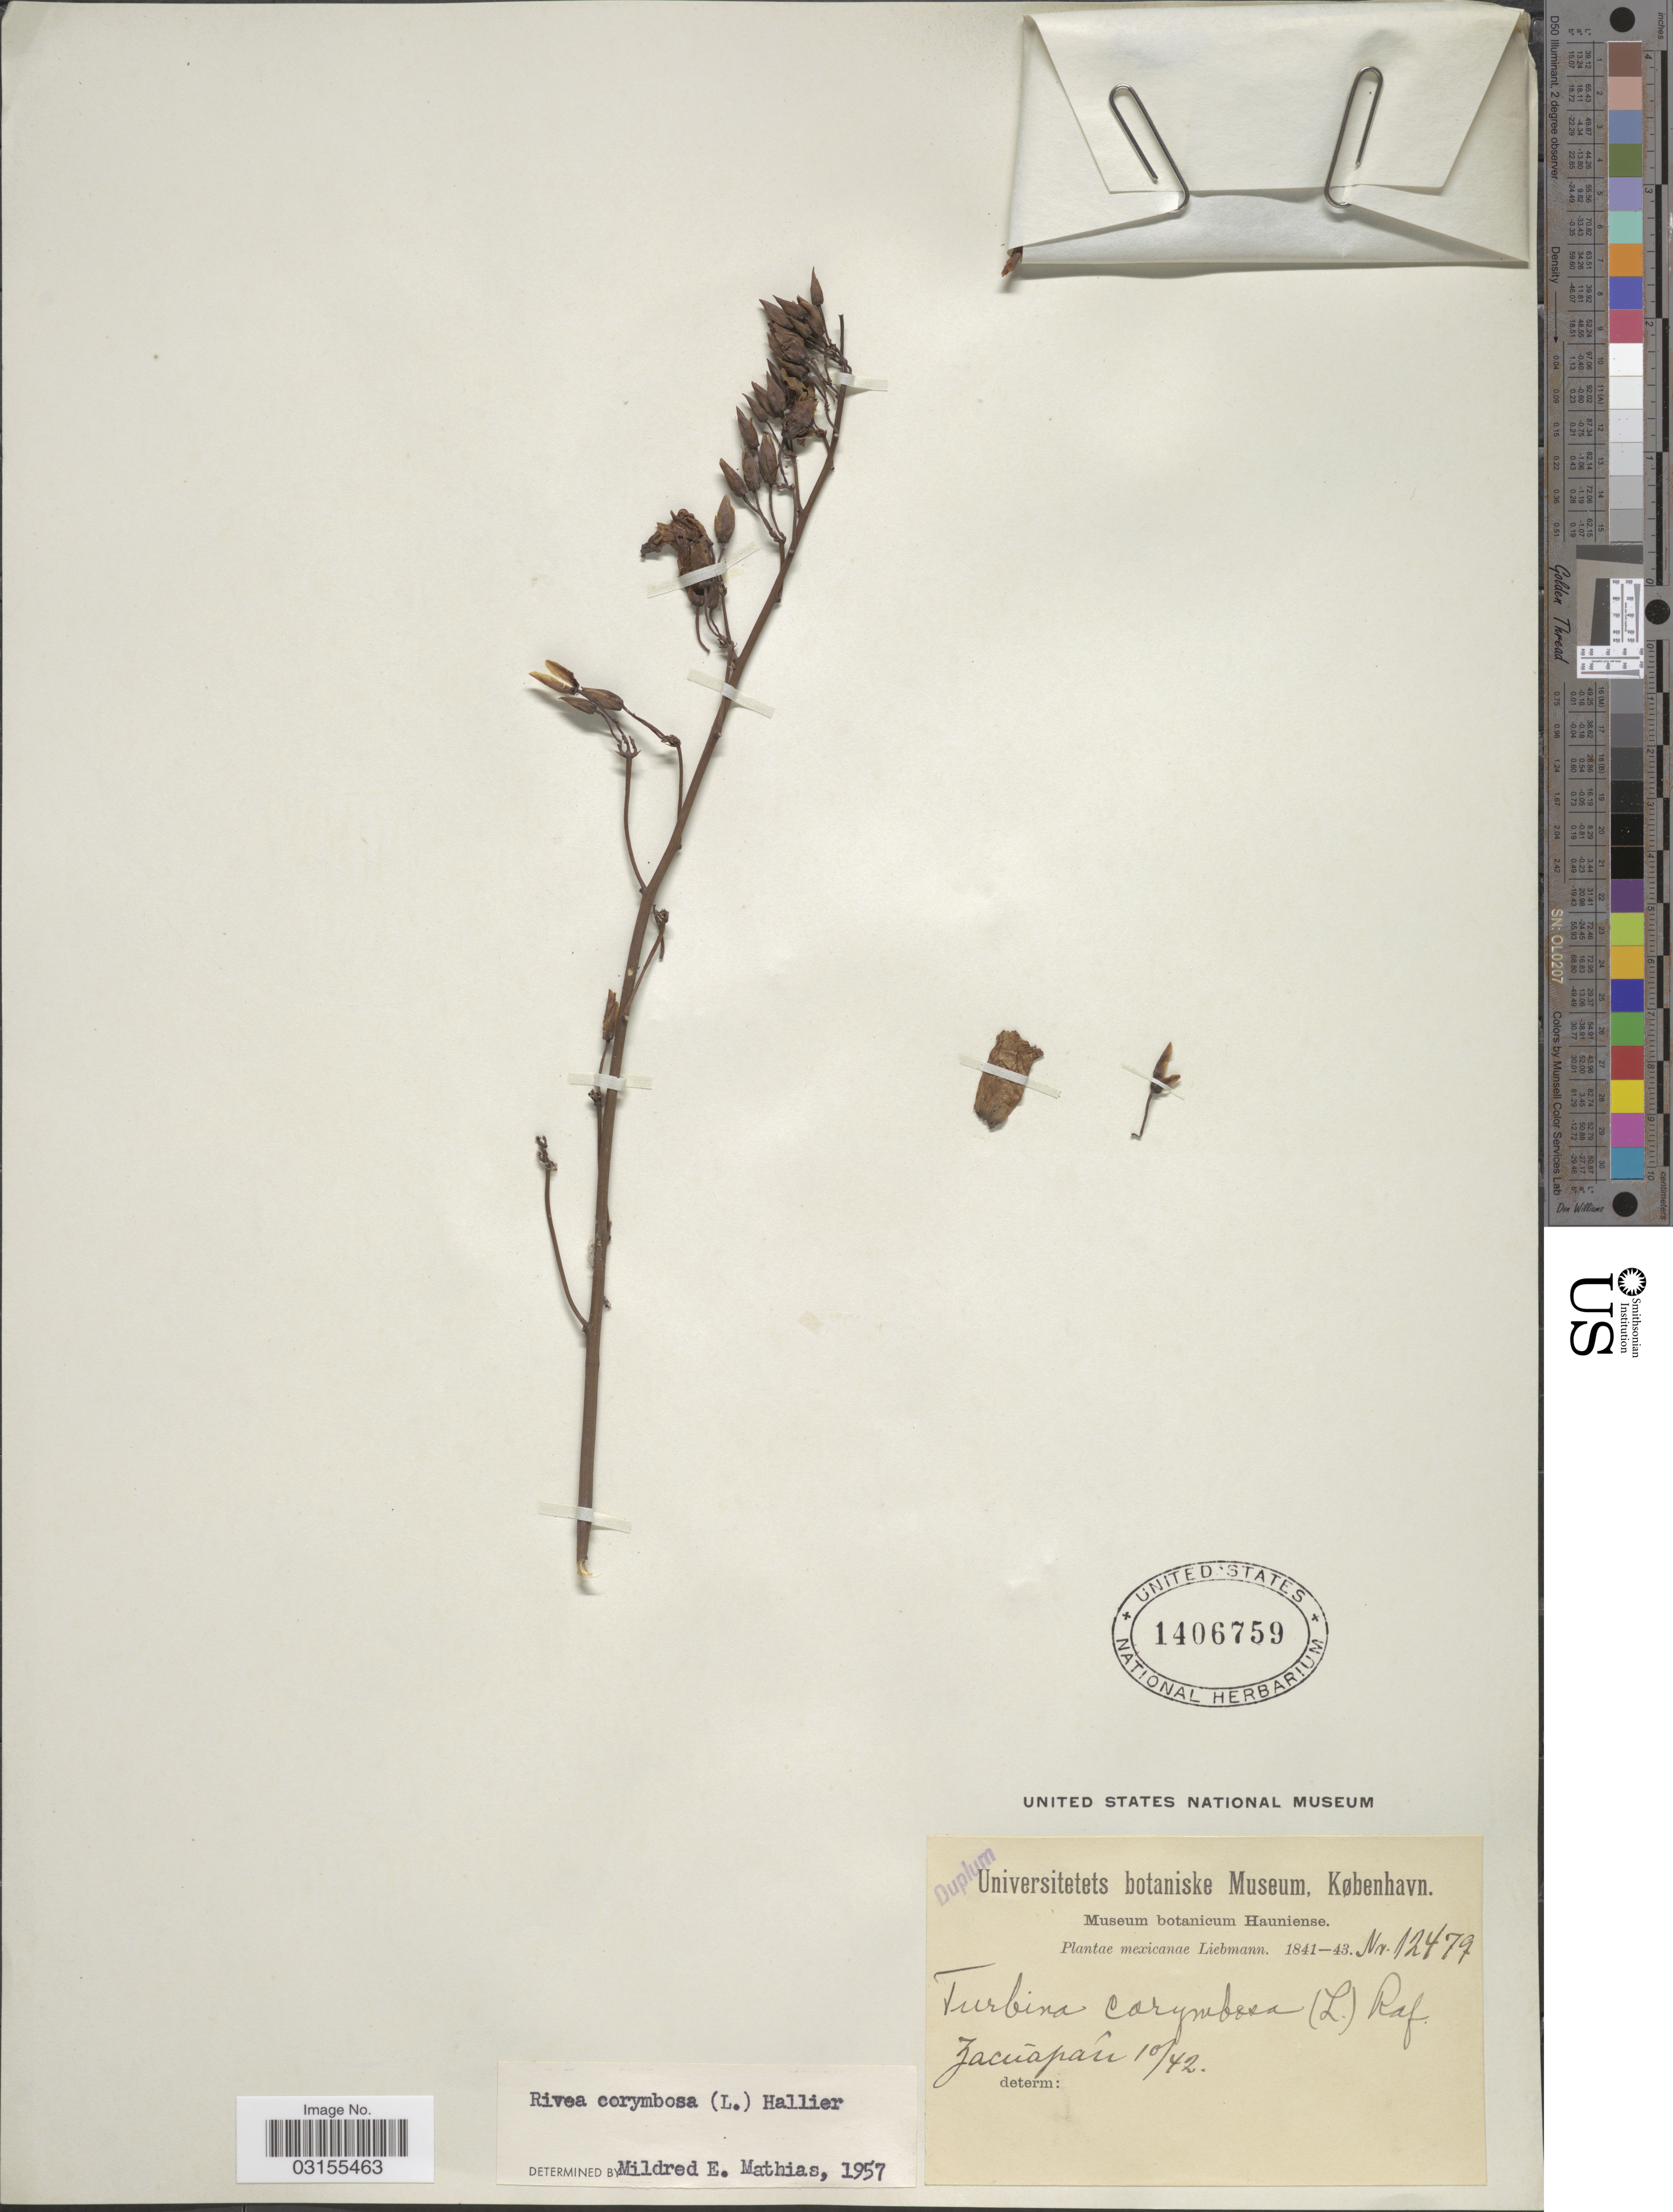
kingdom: Plantae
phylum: Tracheophyta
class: Magnoliopsida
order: Solanales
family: Convolvulaceae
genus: Turbina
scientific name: Turbina corymbosa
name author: (L.) Raf.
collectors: Liebmann, --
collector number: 12479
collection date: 1842-10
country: Mexico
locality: Zacuápan.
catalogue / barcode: US 1406759